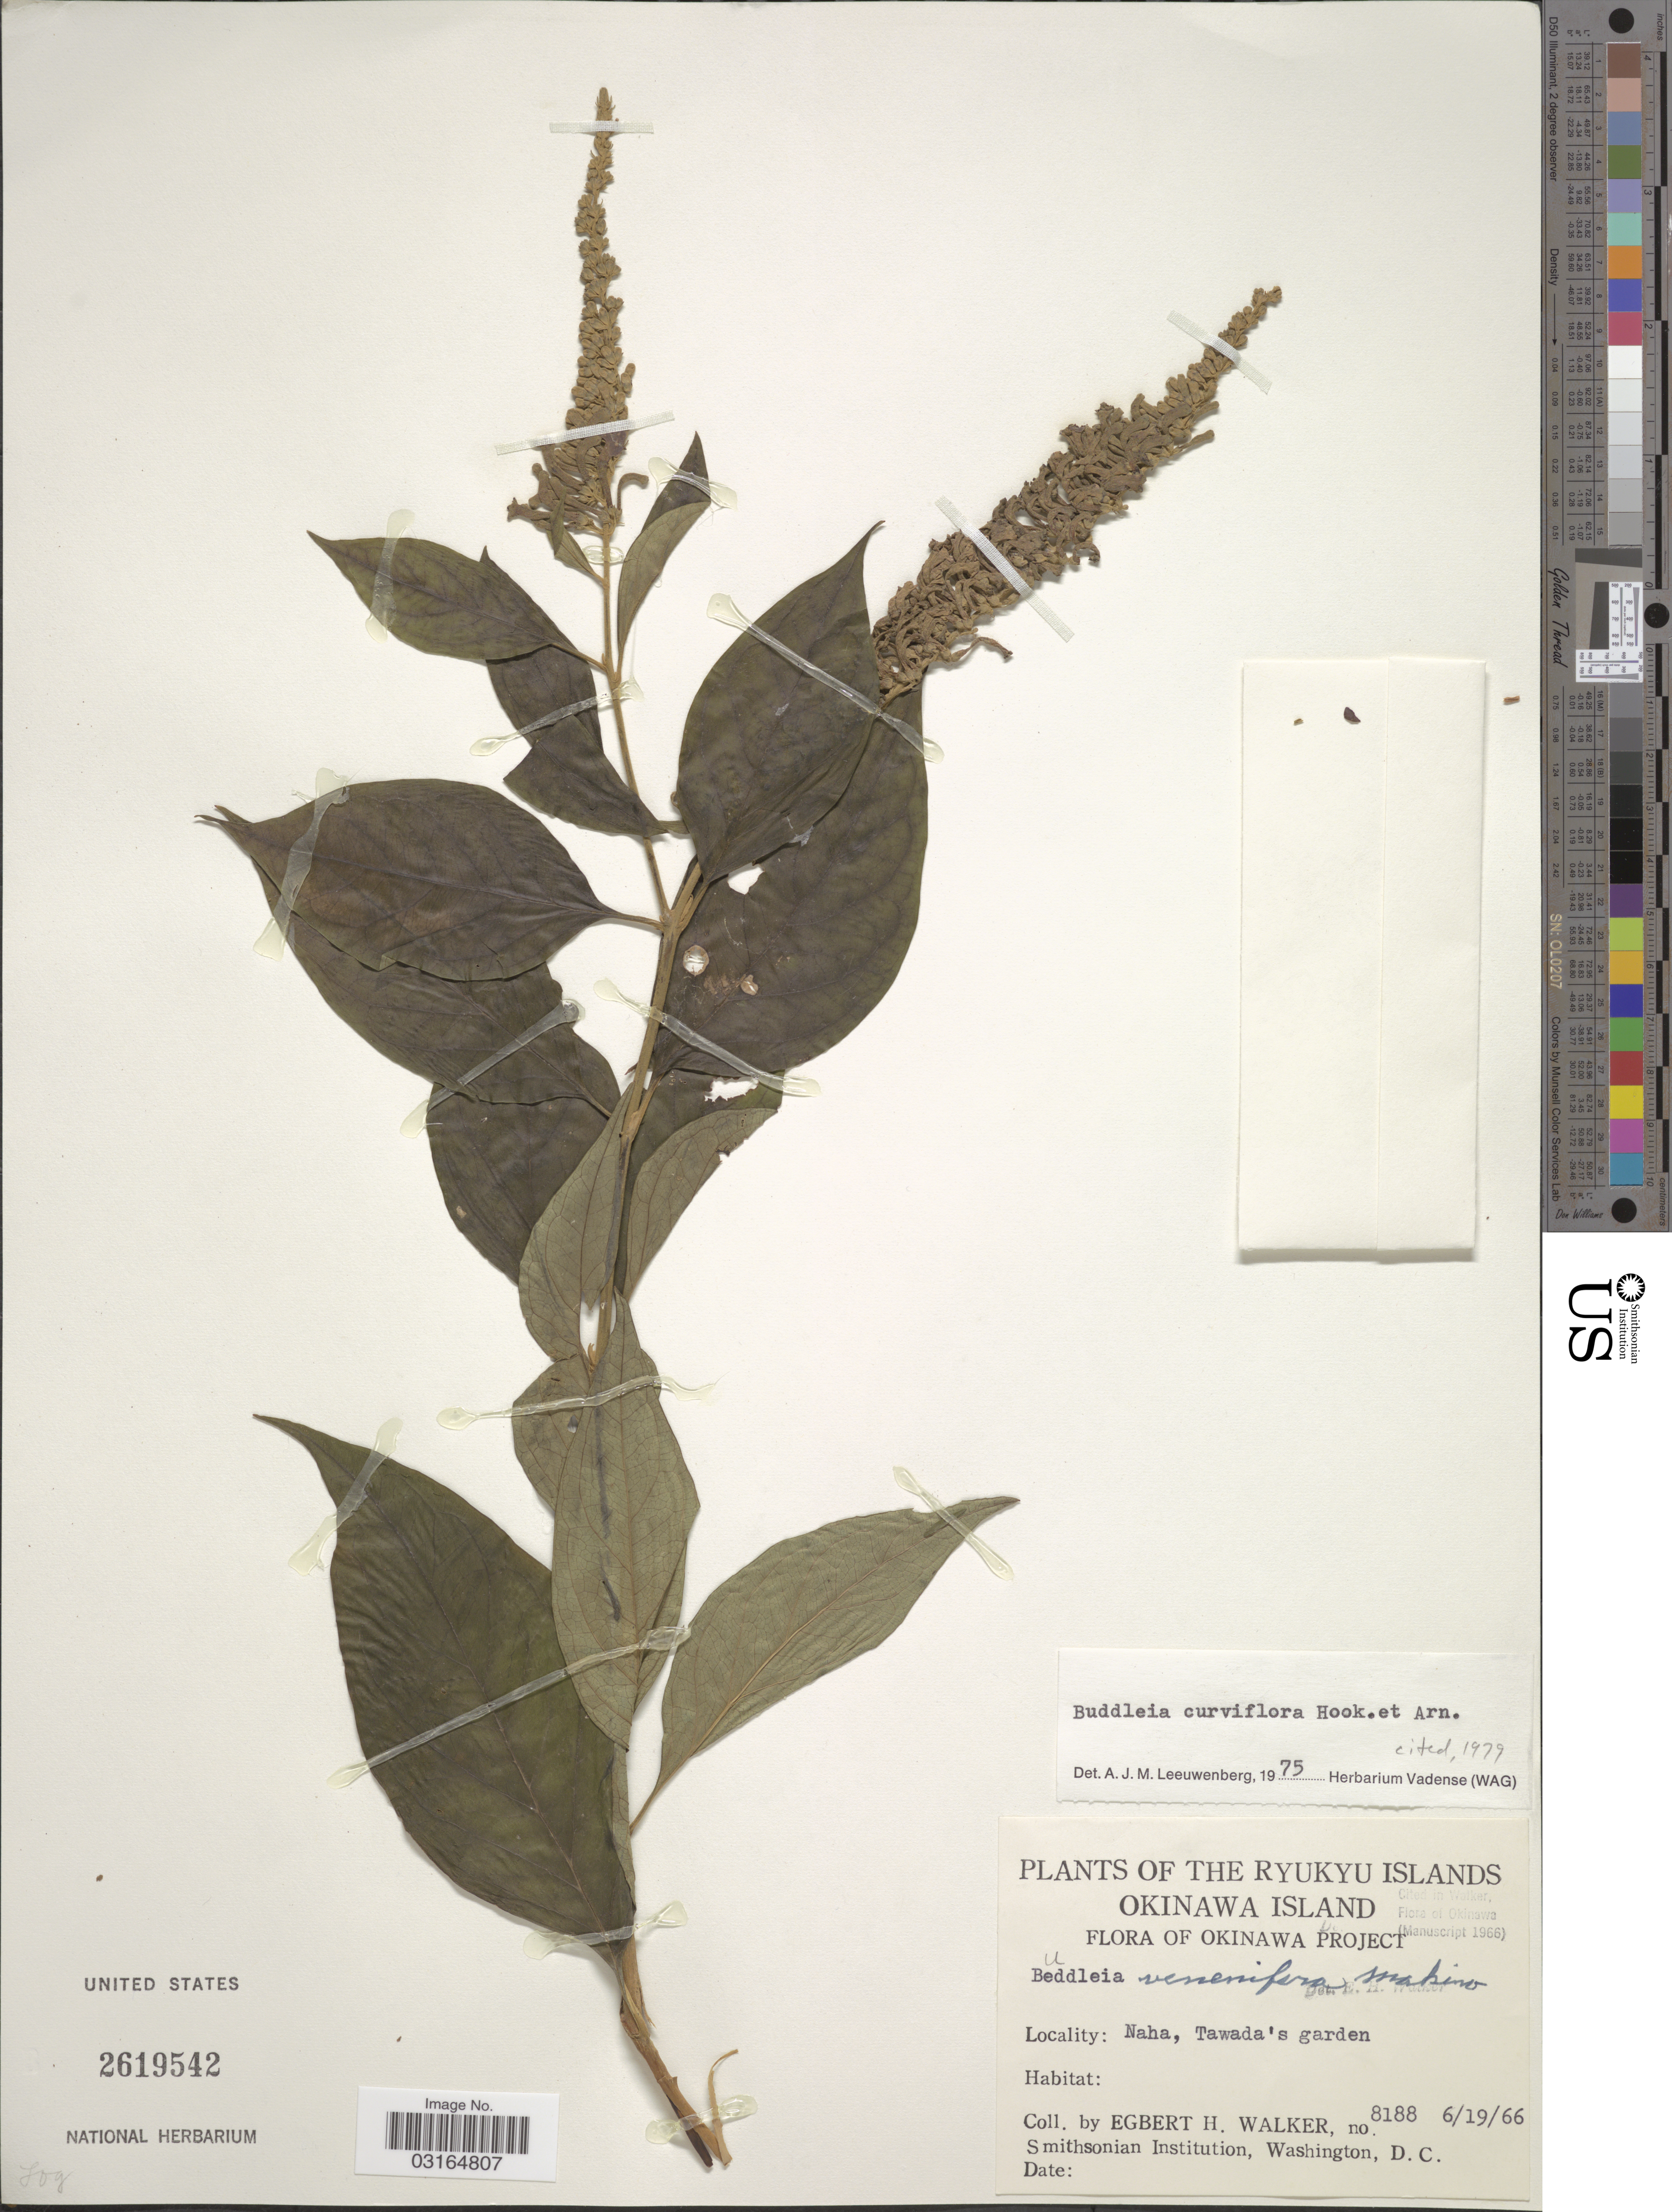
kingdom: Plantae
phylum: Tracheophyta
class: Magnoliopsida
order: Lamiales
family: Scrophulariaceae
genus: Buddleja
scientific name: Buddleja curviflora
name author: W. Hook. & Arn.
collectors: E. H. Walker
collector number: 8188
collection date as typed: Transcribed d/m/y: 19/6/66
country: Japan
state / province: Okinawa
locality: The Ryukyu Islands. Okinawa Island. Okinawa Project. Naha, Tawada's garden.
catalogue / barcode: US 2619542